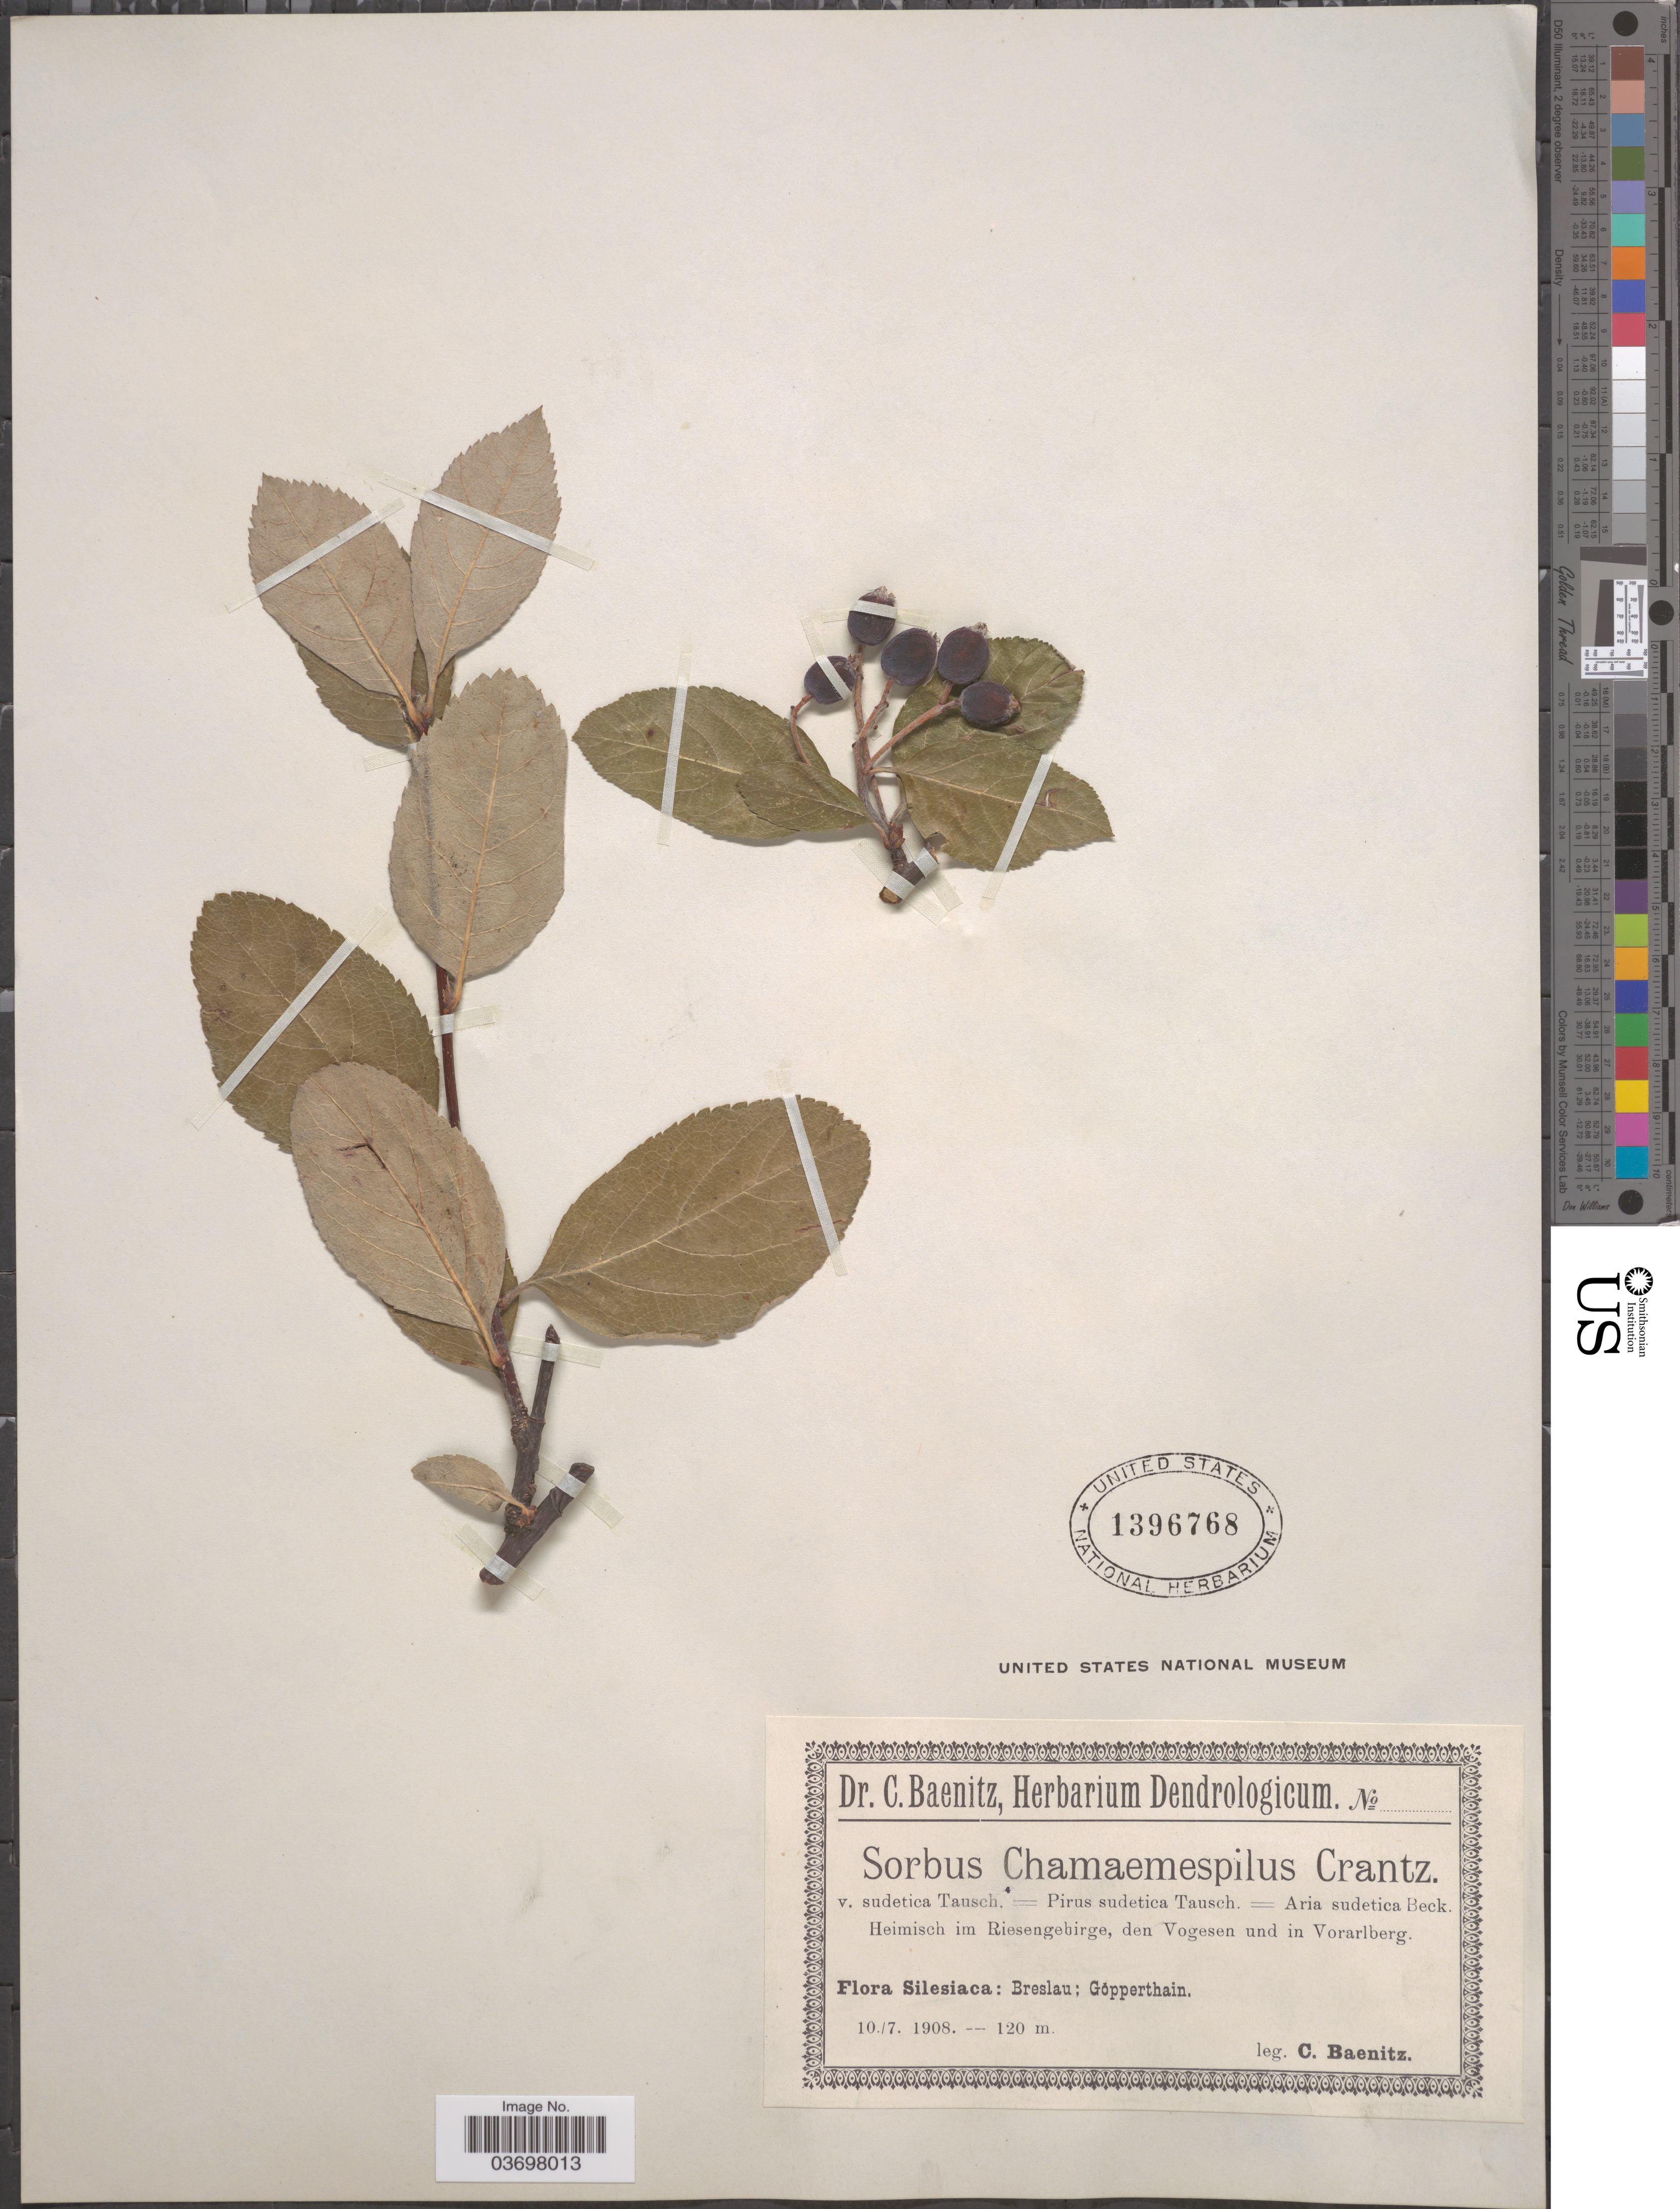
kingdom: Plantae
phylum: Tracheophyta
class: Magnoliopsida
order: Rosales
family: Rosaceae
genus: Chamaemespilus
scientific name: Chamaemespilus alpina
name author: (Mill.) K.R. Robertson & J.B. Phipps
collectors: C. G. Baenitz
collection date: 1908-07-10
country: Poland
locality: Silesiaca: Breslau; Göpperthain.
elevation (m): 120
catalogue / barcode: US 1396768